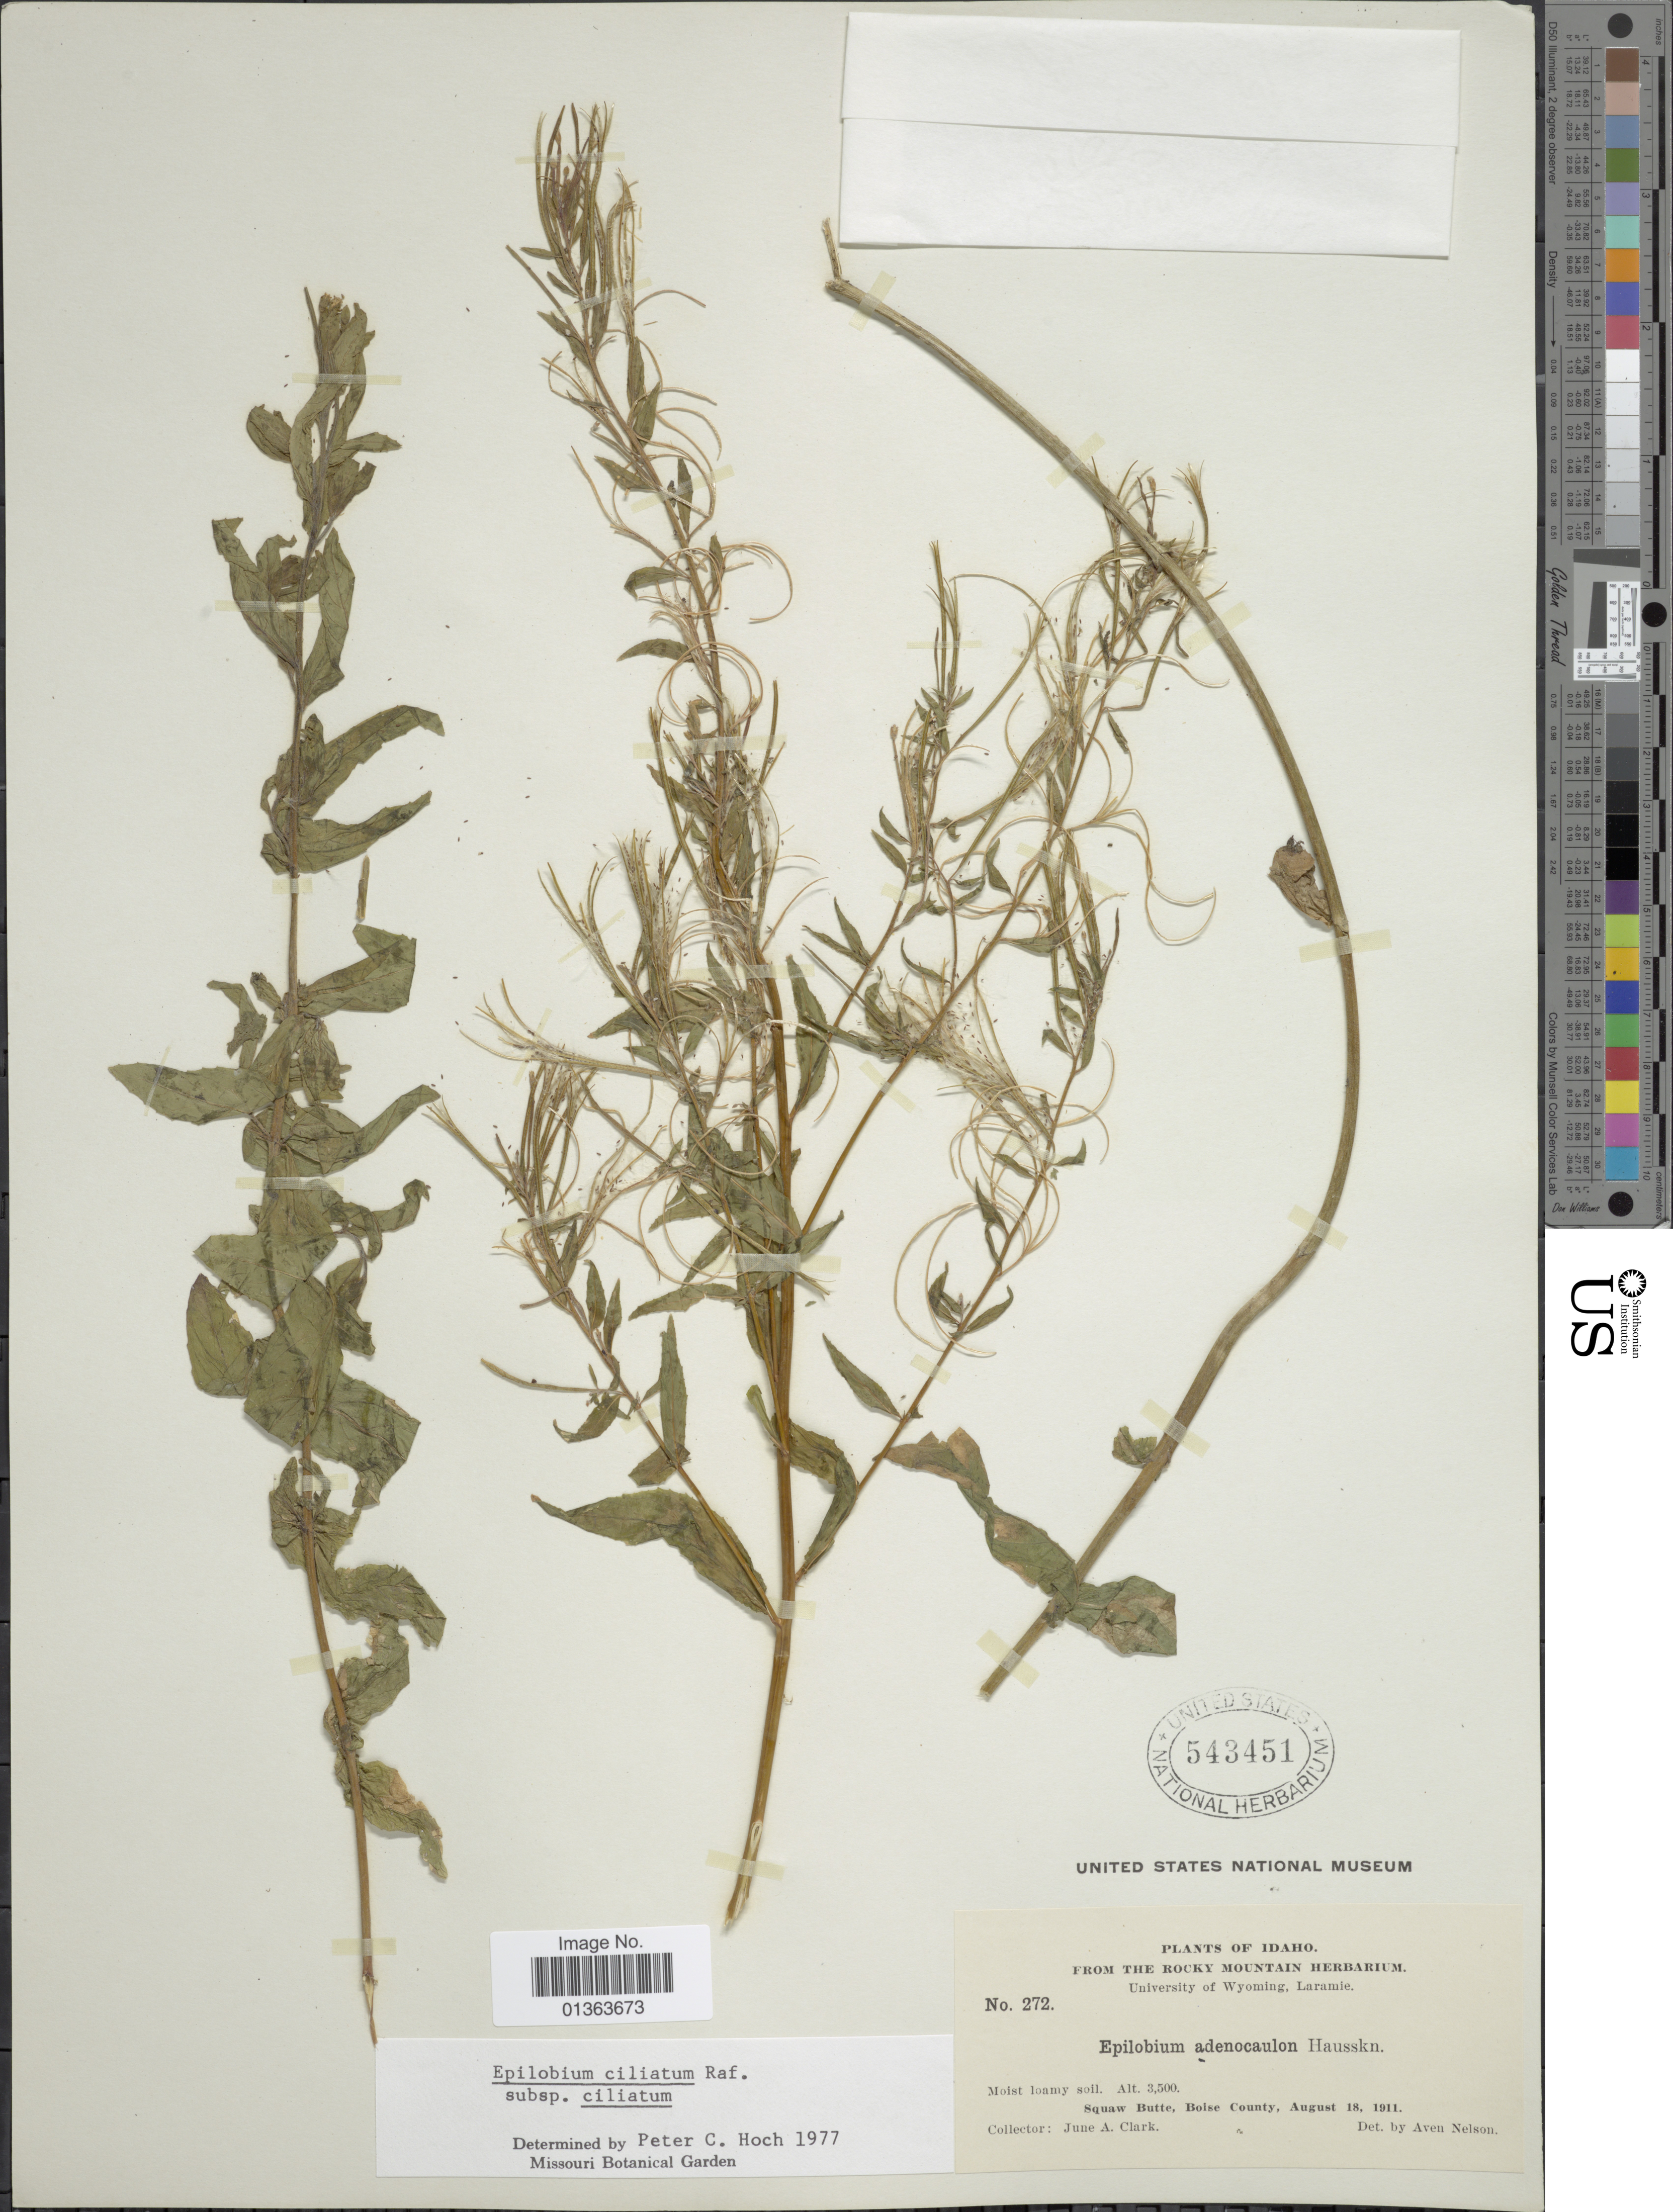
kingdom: Plantae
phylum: Tracheophyta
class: Magnoliopsida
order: Myrtales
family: Onagraceae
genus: Epilobium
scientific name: Epilobium ciliatum subsp. ciliatum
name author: Raf.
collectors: J. A. Clark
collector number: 272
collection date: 1911-08-18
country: United States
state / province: Idaho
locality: Squaw Butte, Boise County.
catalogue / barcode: US 543451